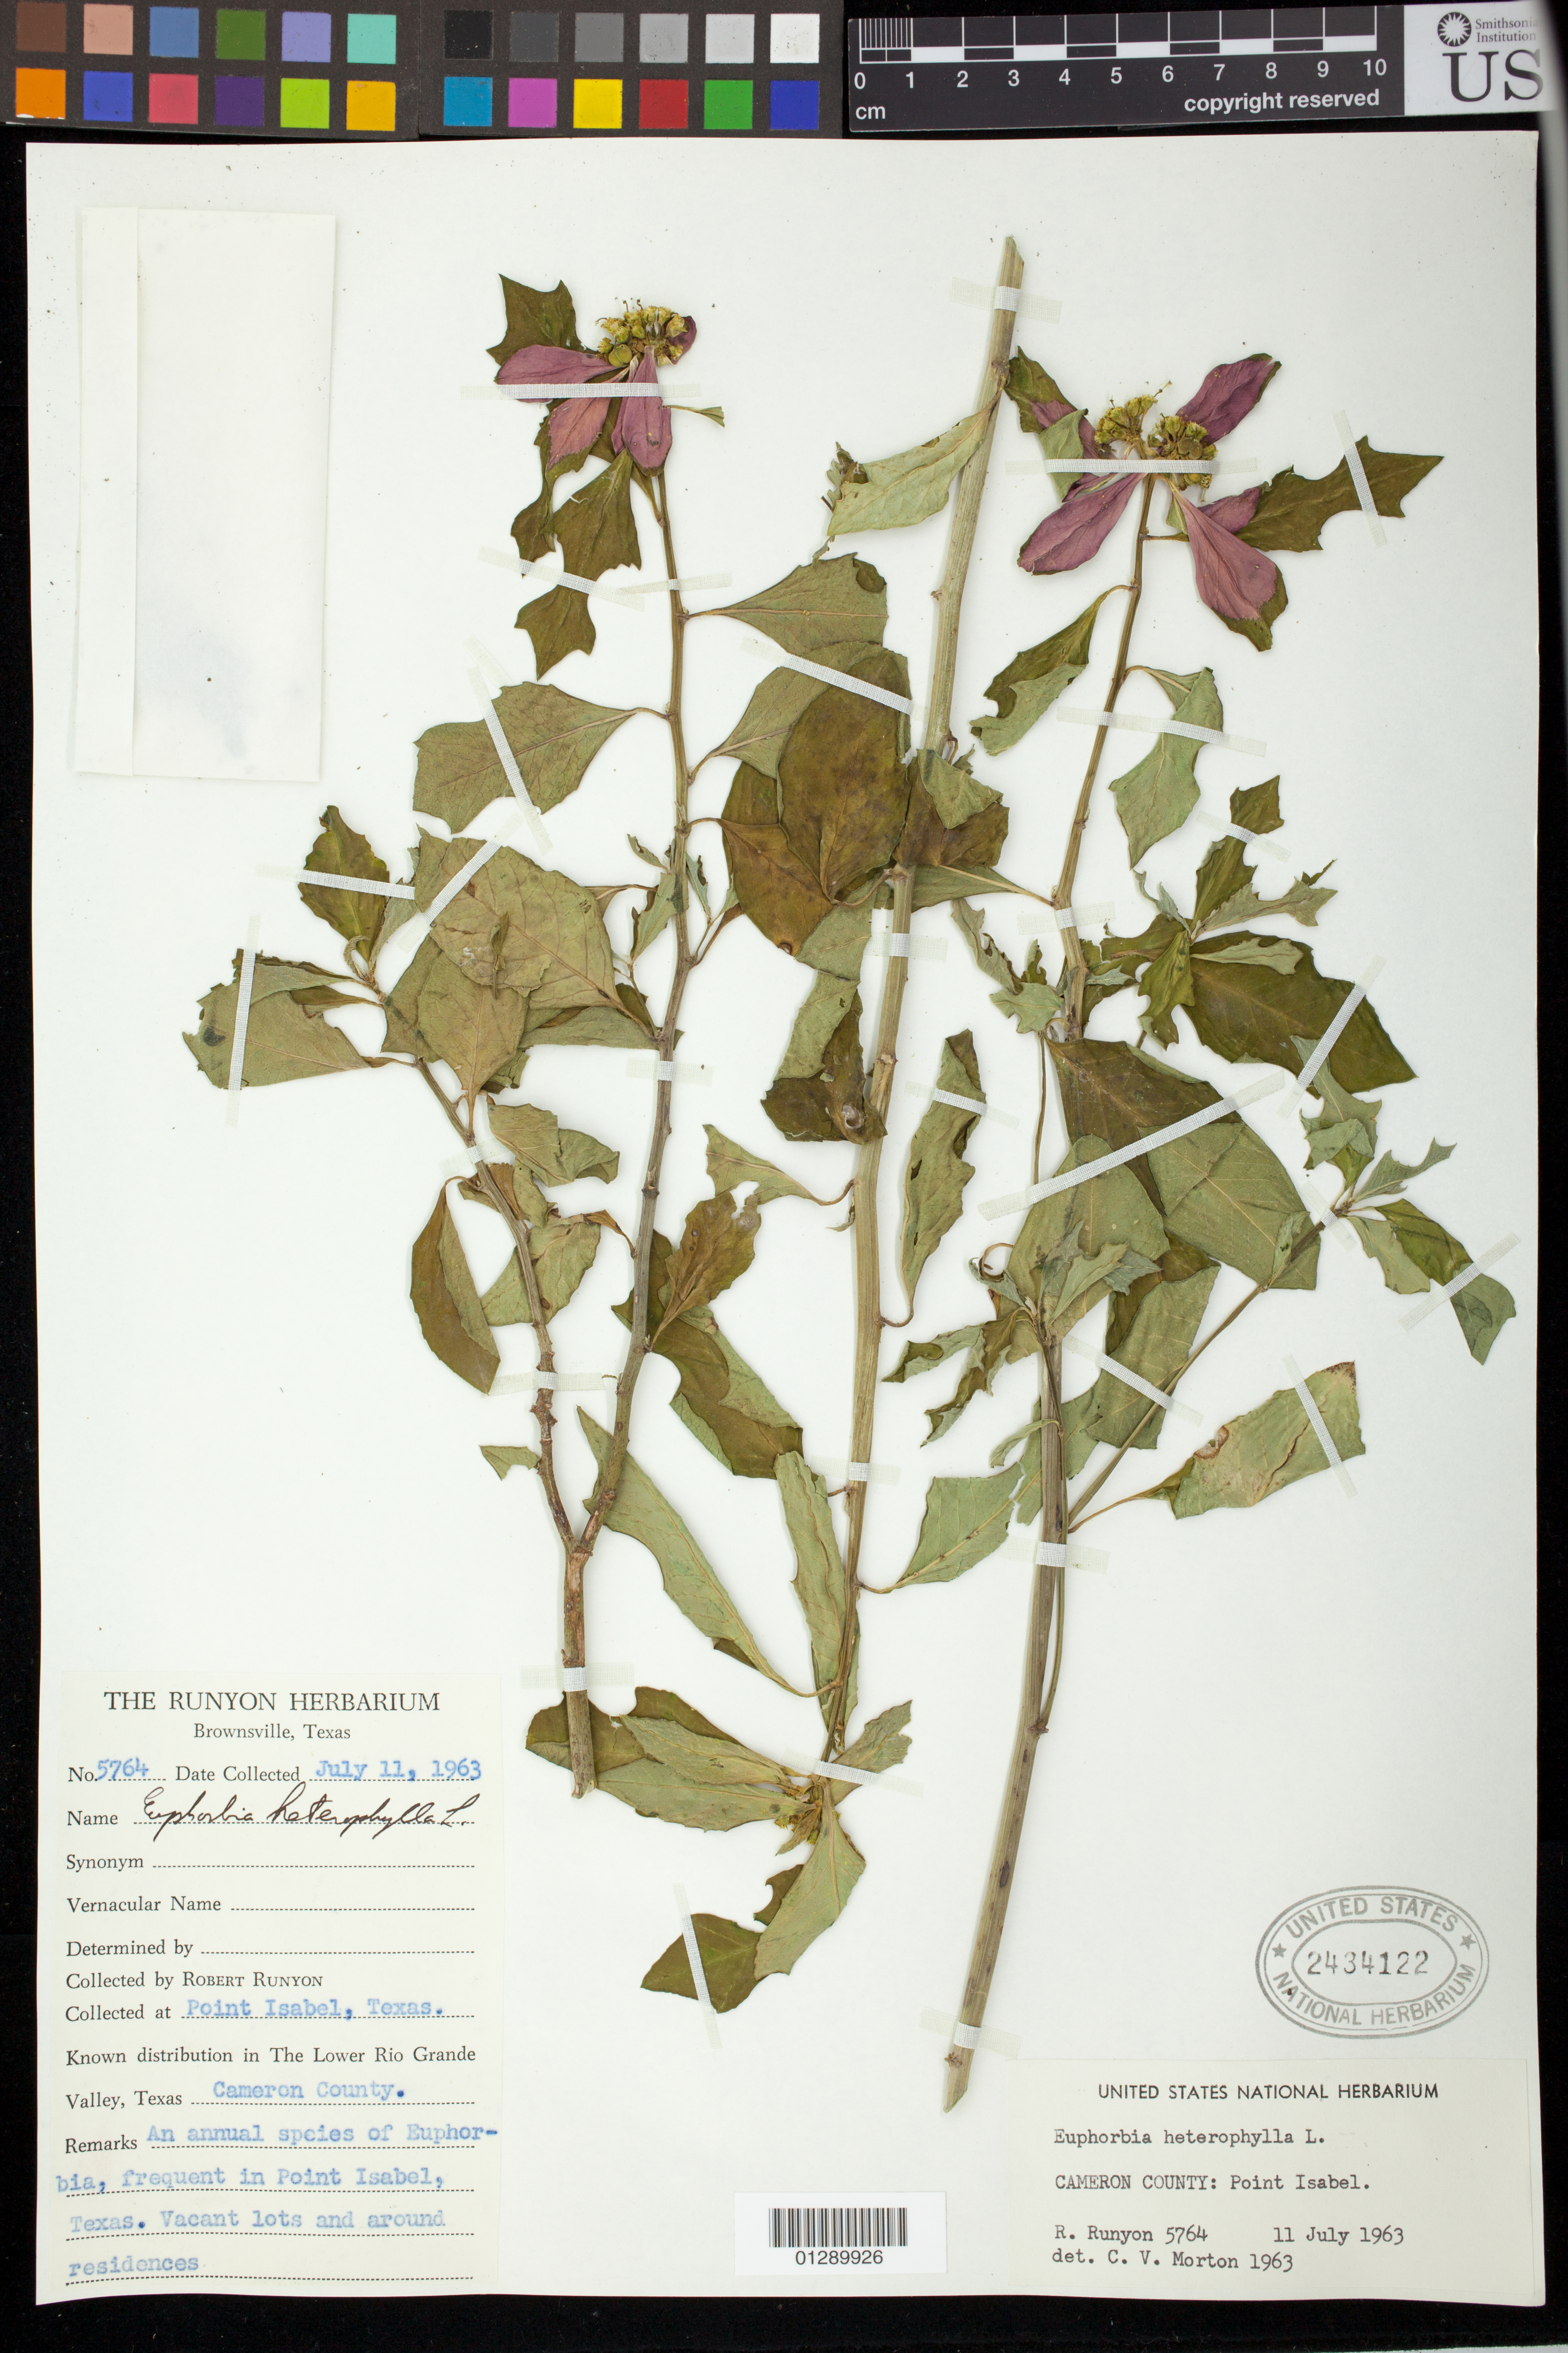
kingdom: Plantae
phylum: Tracheophyta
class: Magnoliopsida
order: Malpighiales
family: Euphorbiaceae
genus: Euphorbia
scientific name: Euphorbia heterophylla var. cyathophora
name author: (Murr.) Griseb.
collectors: R. Runyon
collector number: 5764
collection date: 1963-07-11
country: United States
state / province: Texas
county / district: Cameron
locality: Point Isabel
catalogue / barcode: US 2434122